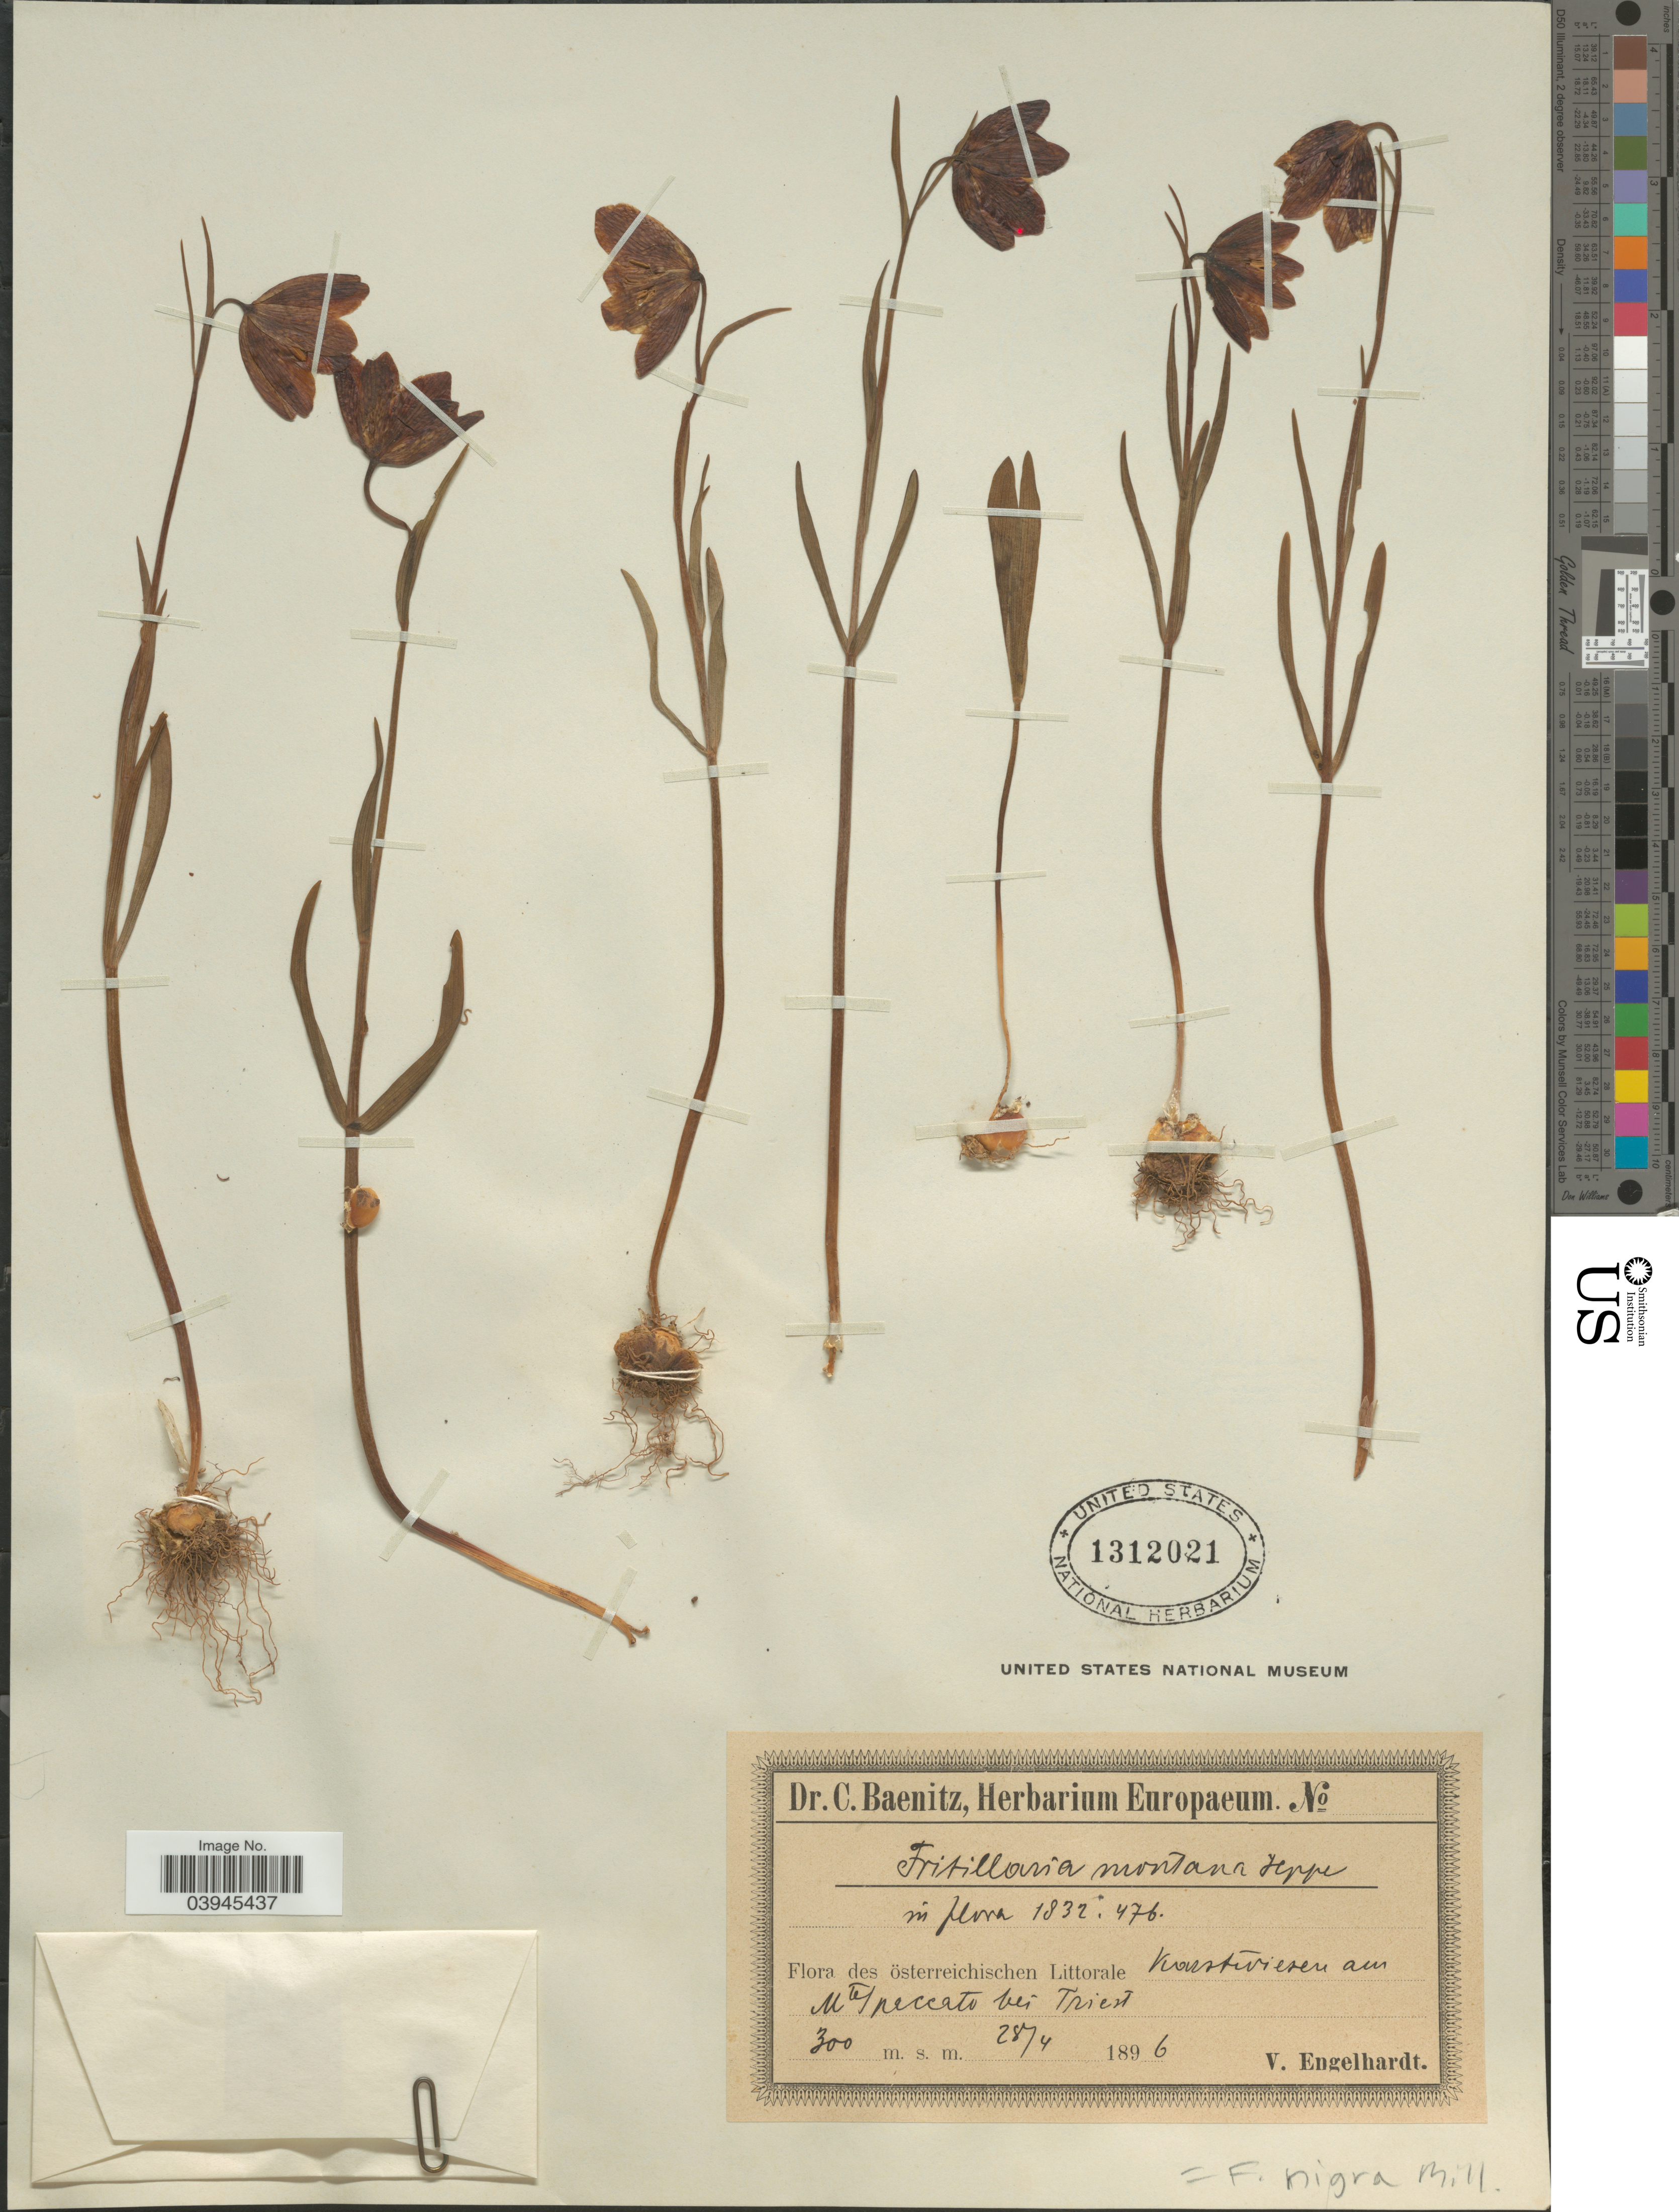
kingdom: Plantae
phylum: Tracheophyta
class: Liliopsida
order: Liliales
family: Liliaceae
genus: Fritillaria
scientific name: Fritillaria pontica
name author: Wahlenb.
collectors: V. Engelhardt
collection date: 1896-04-28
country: Italy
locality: Österreichischen Littorale Karstvriesen am Mte Spaccato bei Triest.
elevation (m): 300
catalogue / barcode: US 1312021